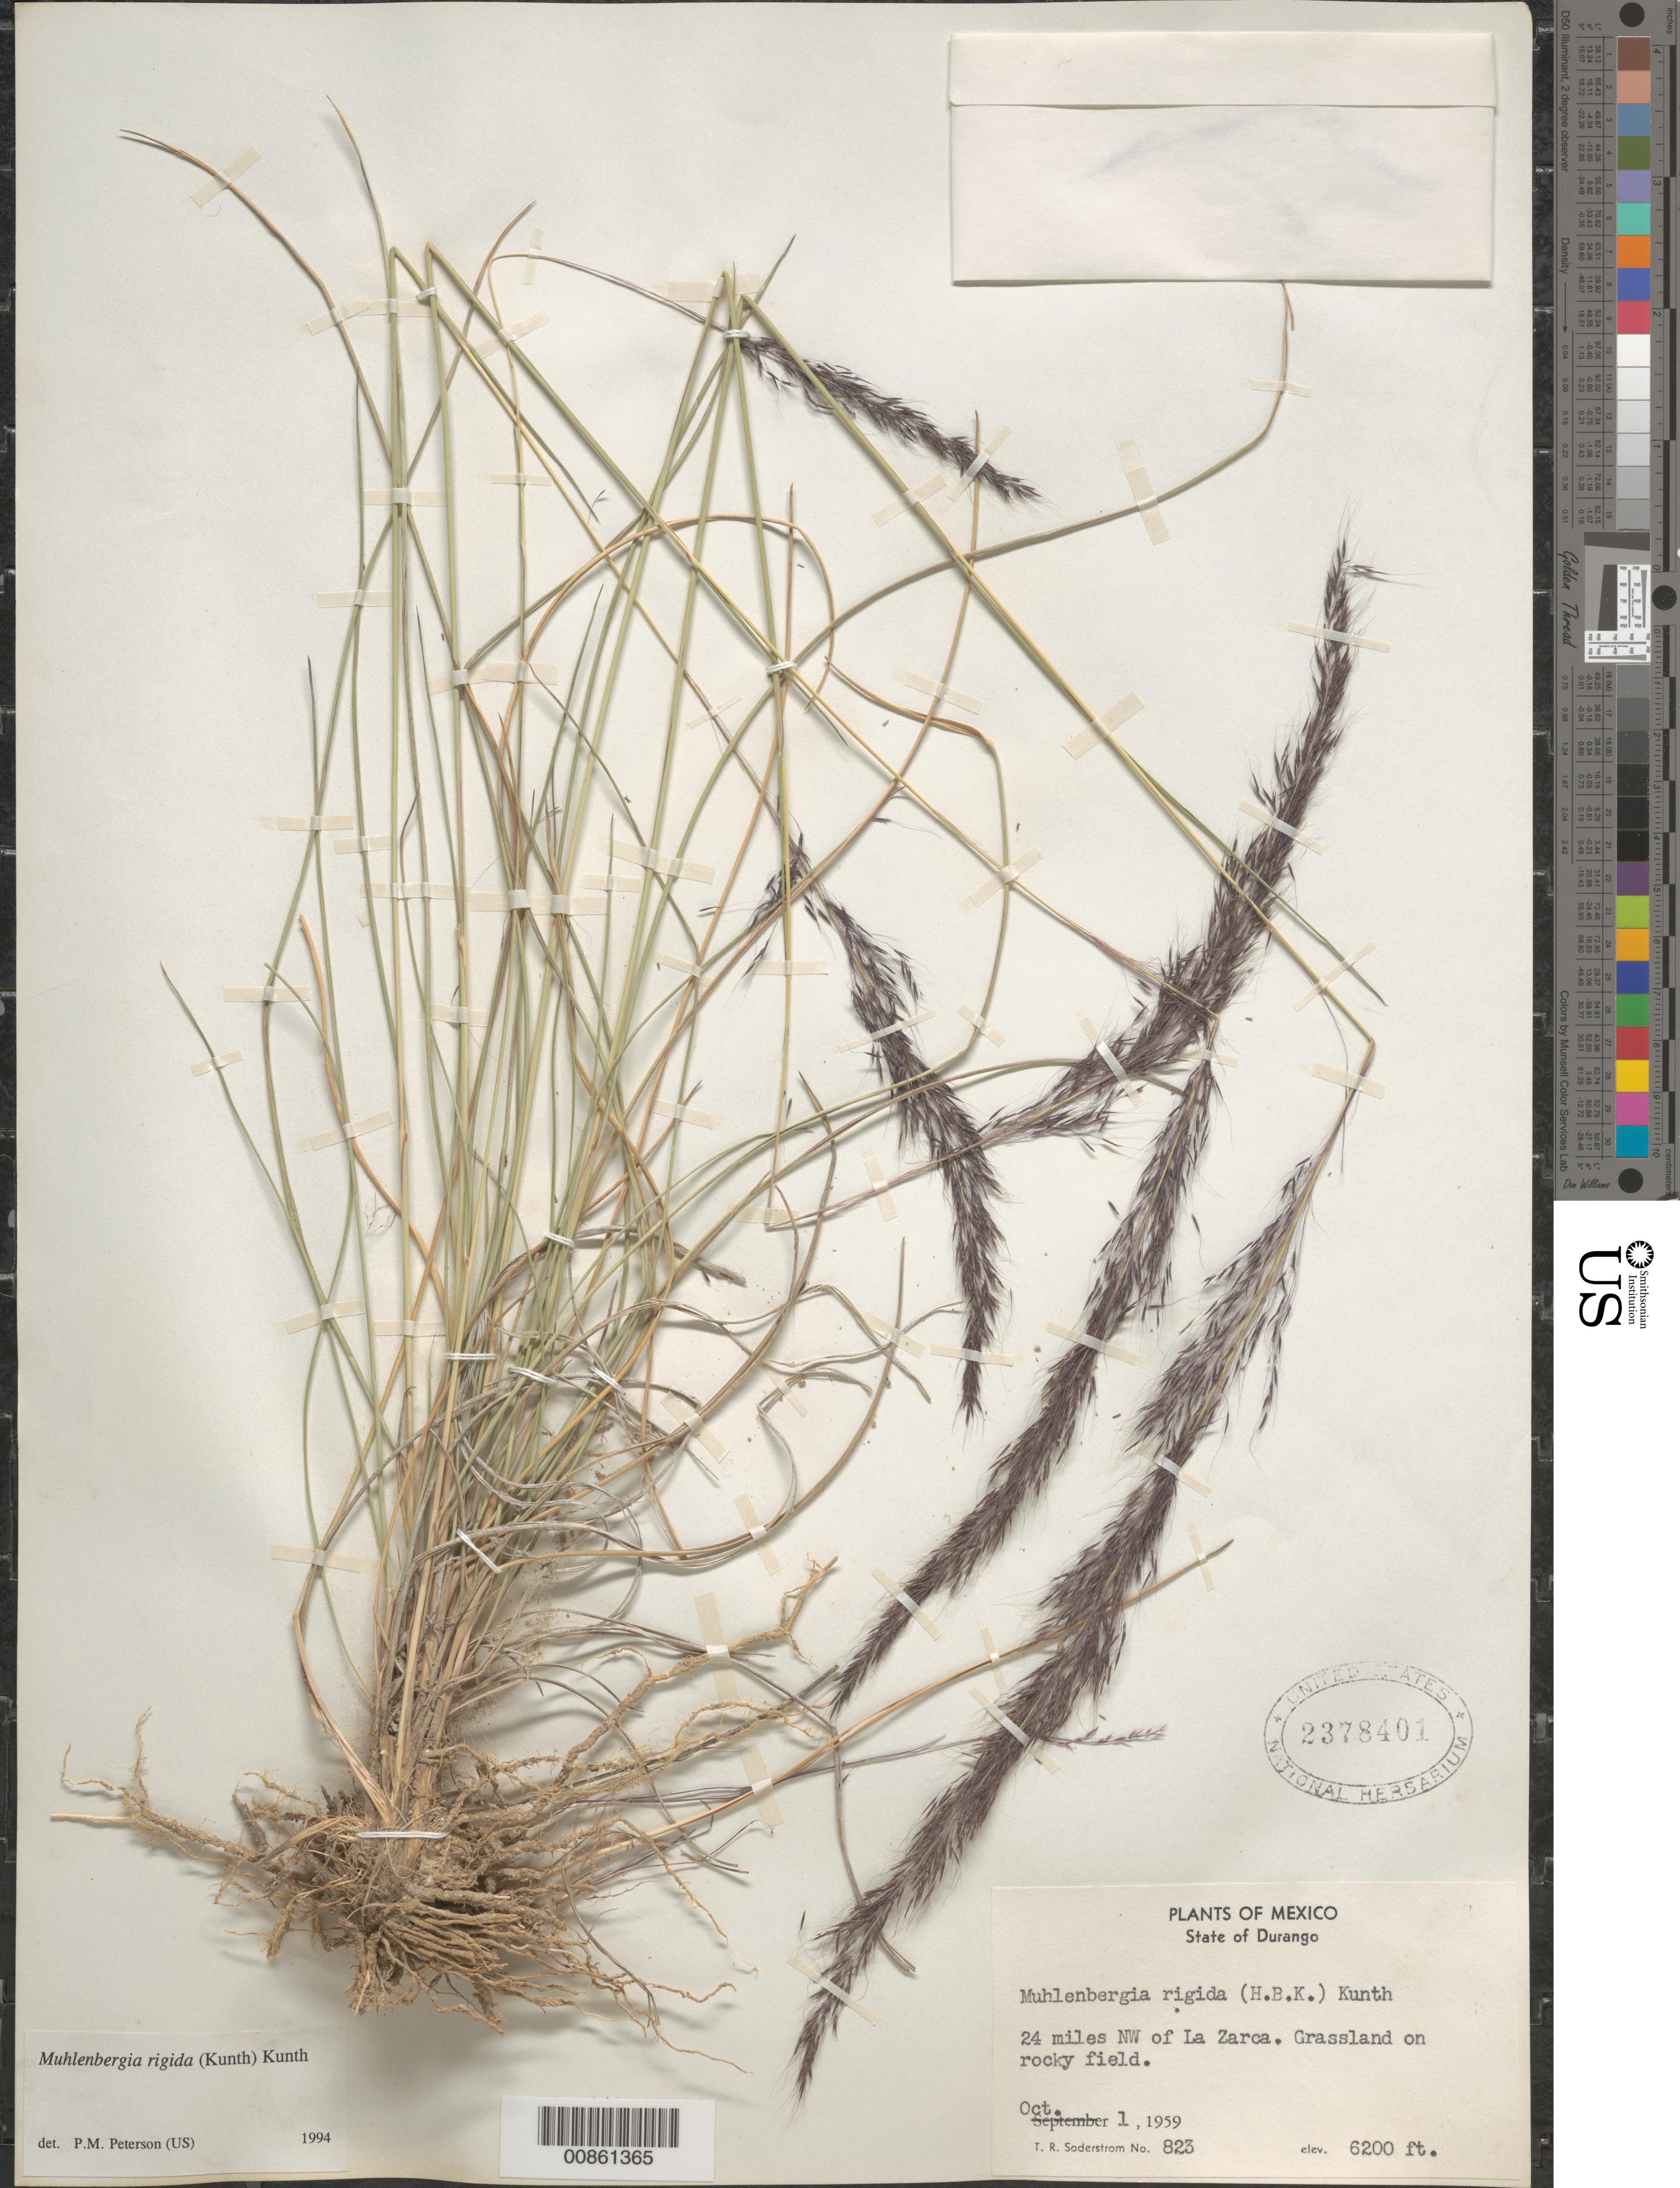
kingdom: Plantae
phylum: Tracheophyta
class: Liliopsida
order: Poales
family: Poaceae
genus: Muhlenbergia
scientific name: Muhlenbergia rigida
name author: (Kunth) Kunth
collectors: T. R. Soderstrom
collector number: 825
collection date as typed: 01 Oct 1959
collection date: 1959-10-01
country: Mexico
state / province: Durango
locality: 24 mi NW of La Zarca, Dgo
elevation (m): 1890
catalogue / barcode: US 2378401